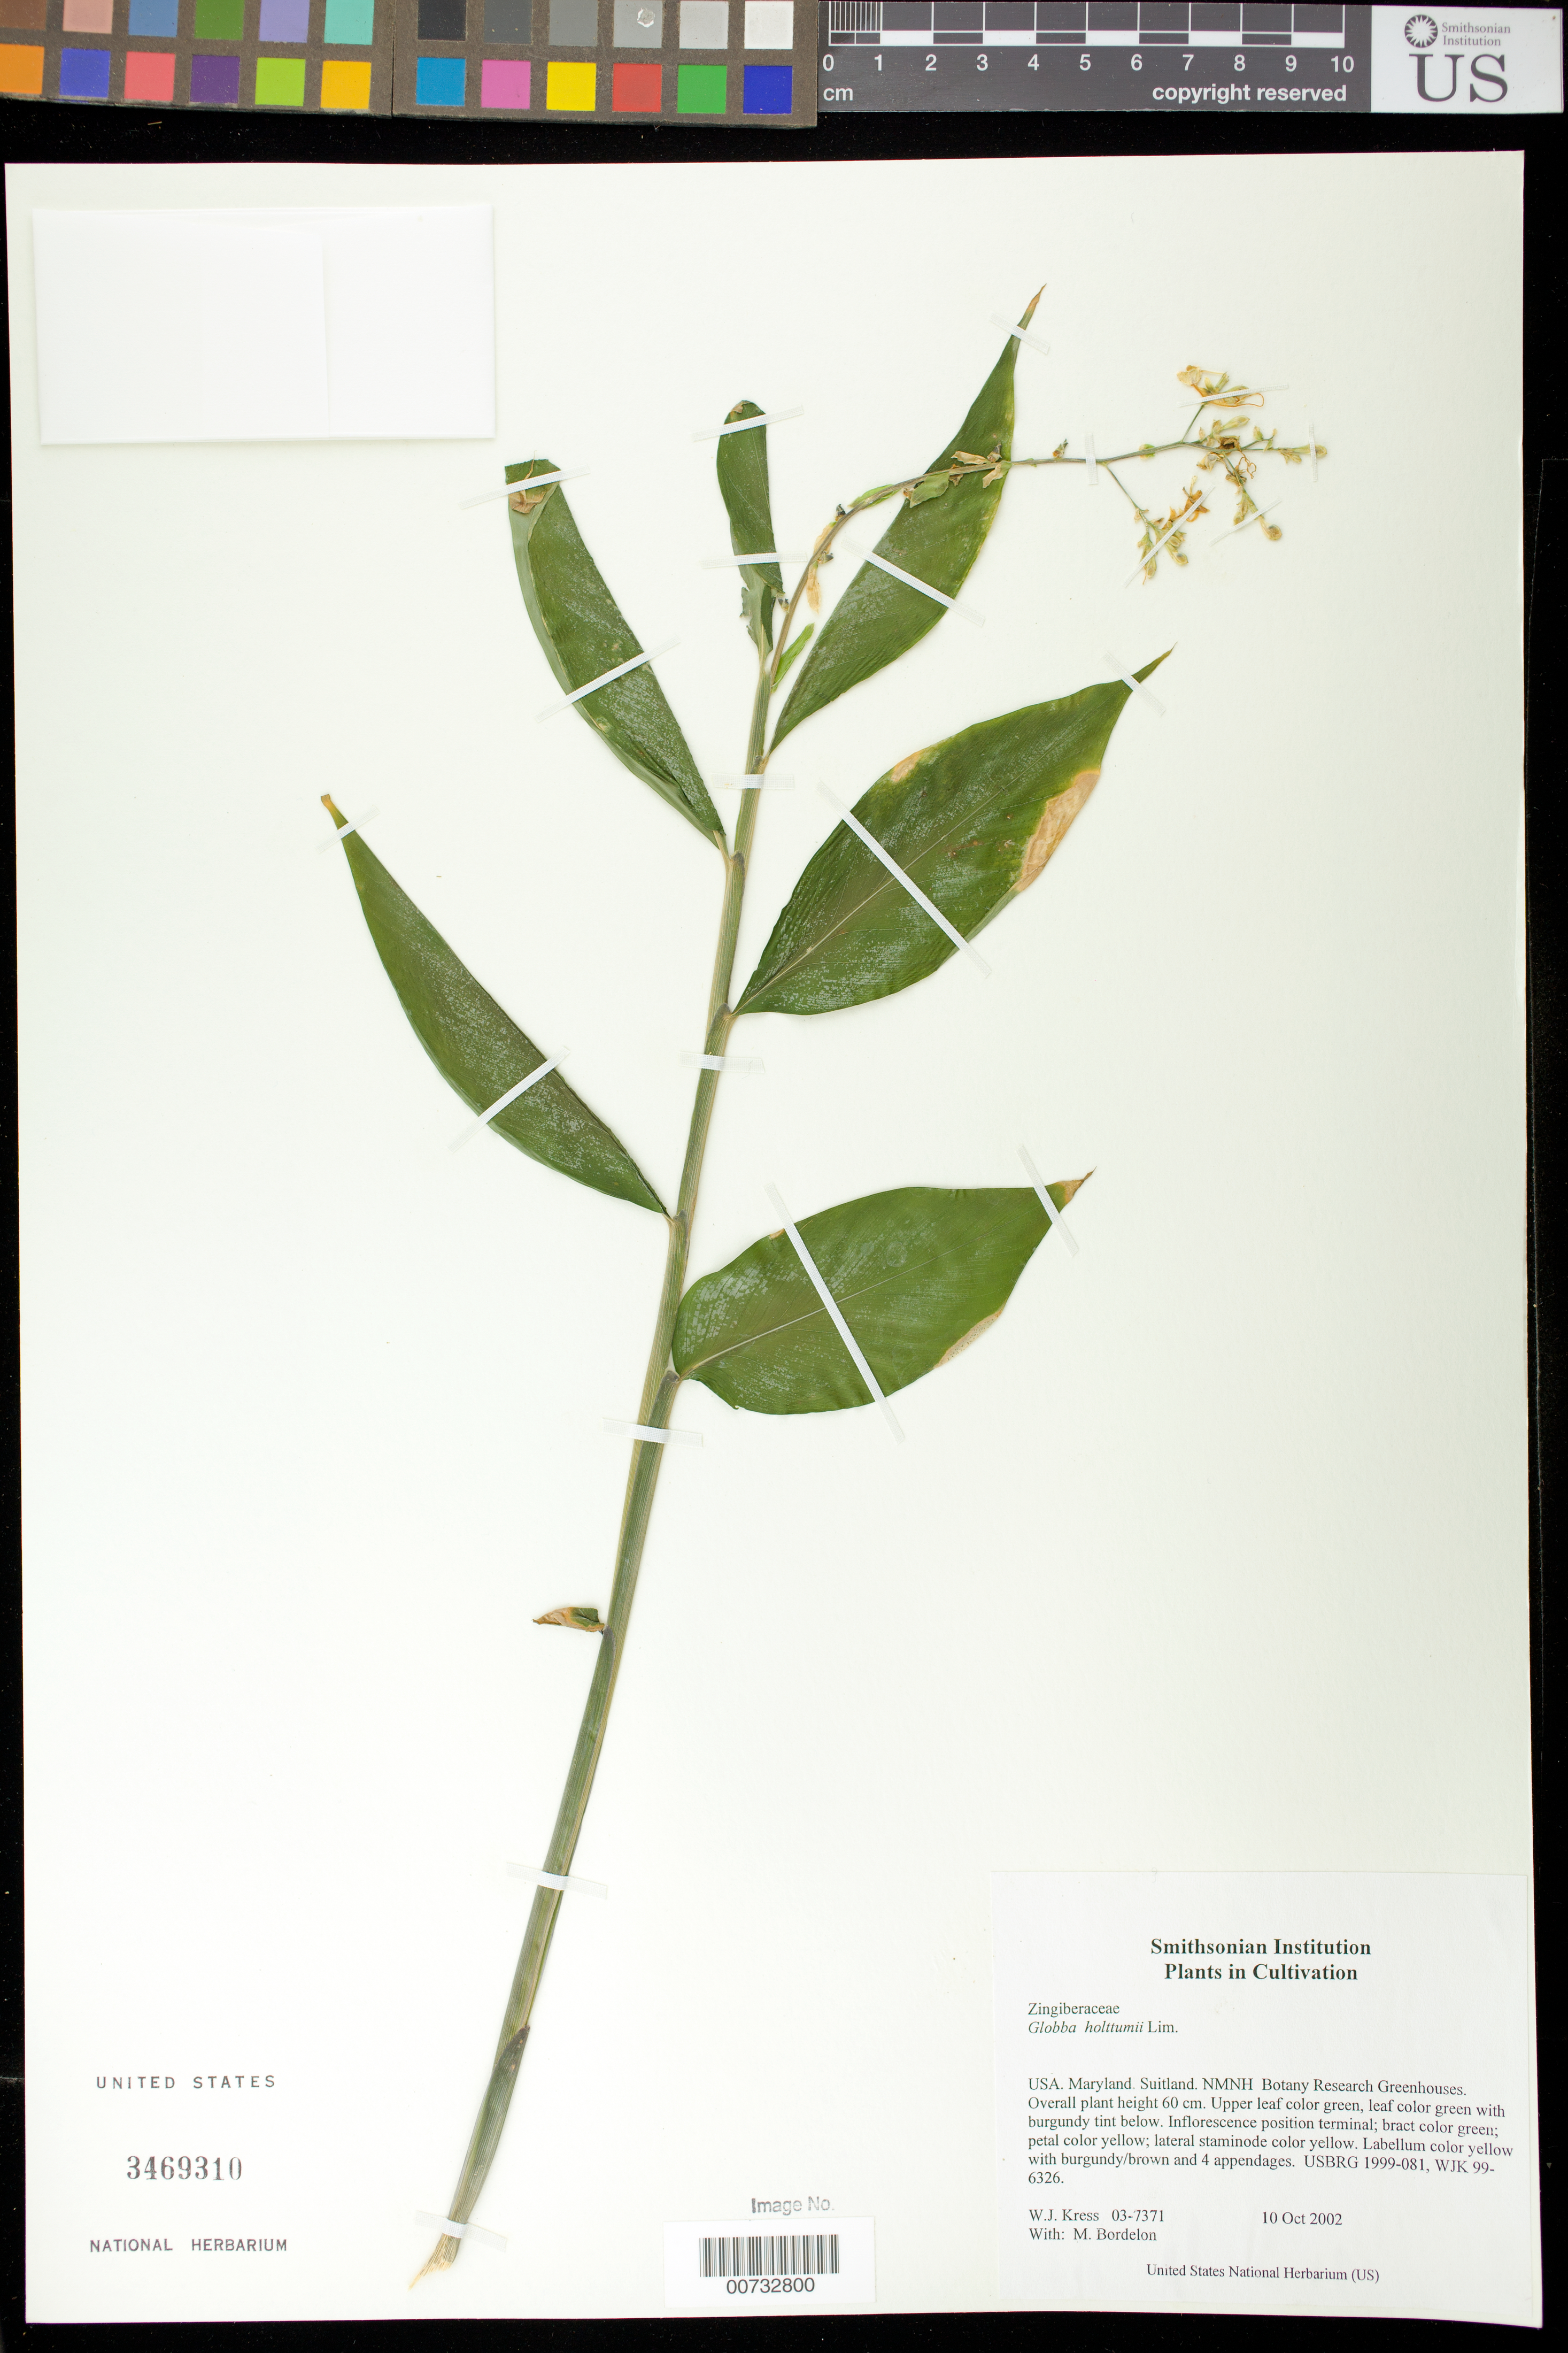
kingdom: Plantae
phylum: Tracheophyta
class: Liliopsida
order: Zingiberales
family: Zingiberaceae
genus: Globba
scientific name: Globba holttumii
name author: S.N. Lim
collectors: W. J. Kress & M. Bordelon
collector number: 03-7371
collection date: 2002-10-10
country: United States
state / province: Maryland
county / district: Prince George's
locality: NMNH Botany Research Greenhouses. Suitland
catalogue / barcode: US 3469310